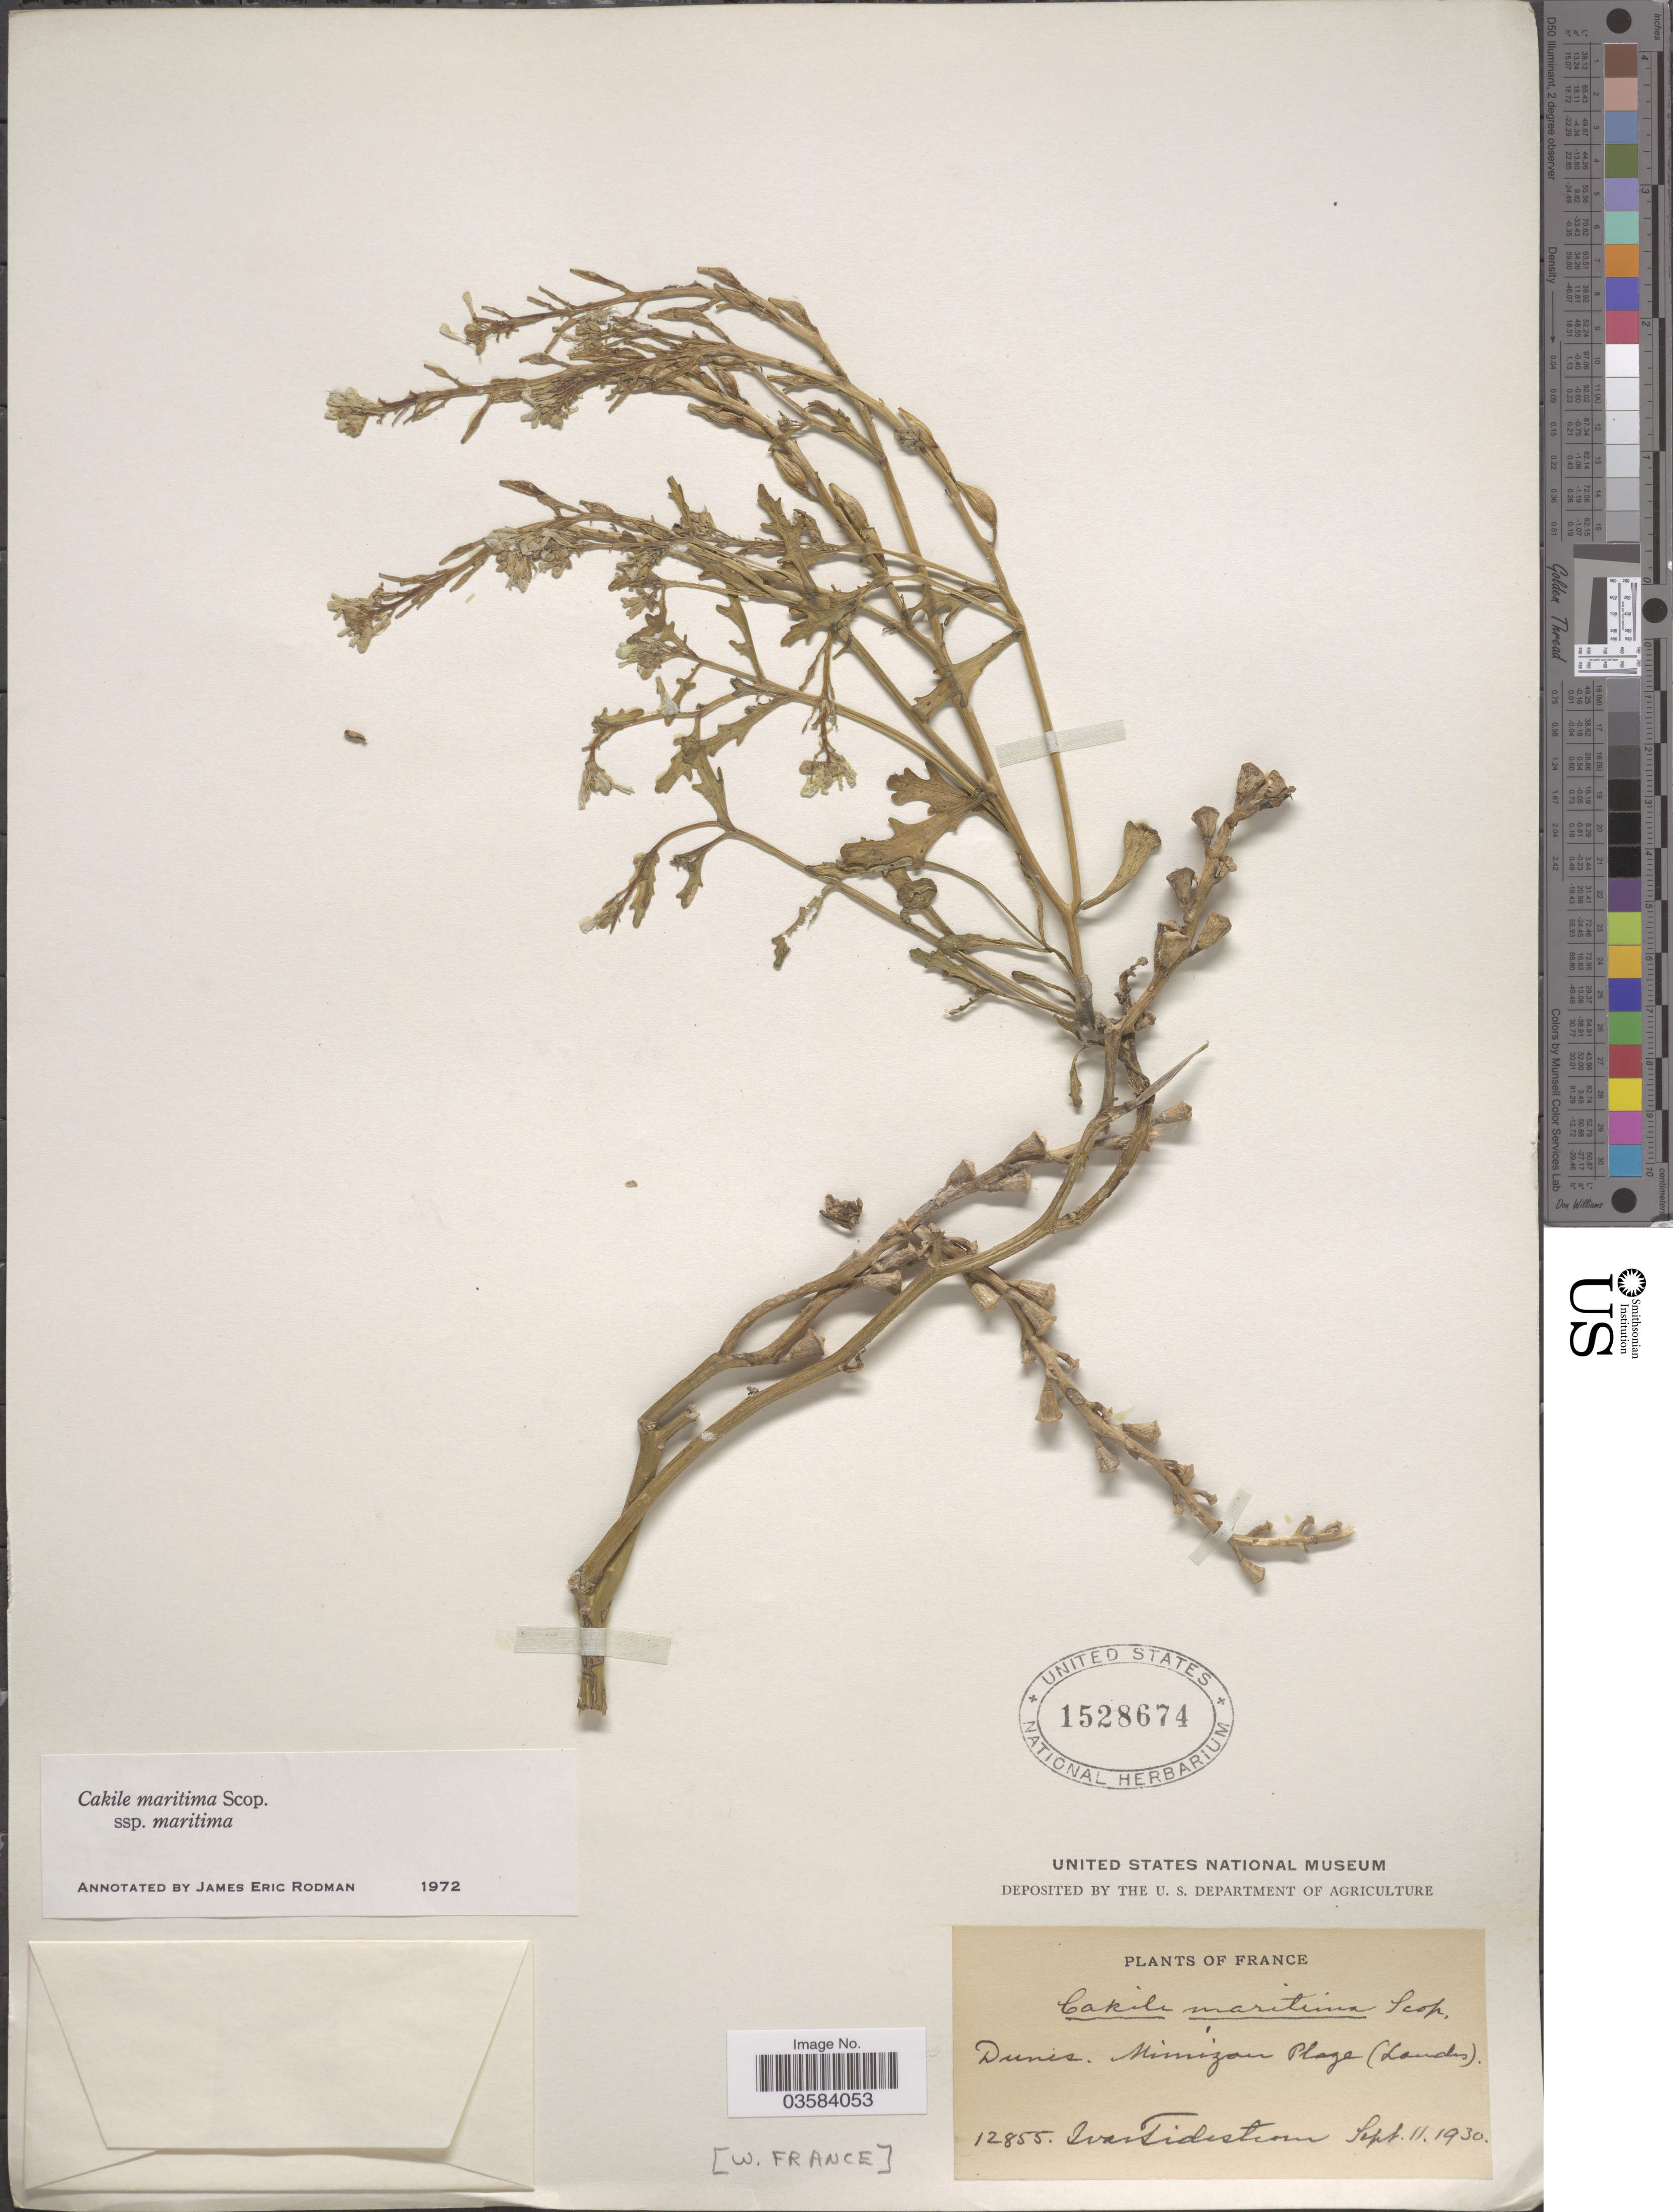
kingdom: Plantae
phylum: Tracheophyta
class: Magnoliopsida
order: Brassicales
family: Brassicaceae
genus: Cakile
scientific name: Cakile maritima subsp. maritima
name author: Scop.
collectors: I. F. Tidestrom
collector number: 12855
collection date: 1930-09-11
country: France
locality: Dunes. Mimizan Plage (Landes). [W. France].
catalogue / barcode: US 1528674